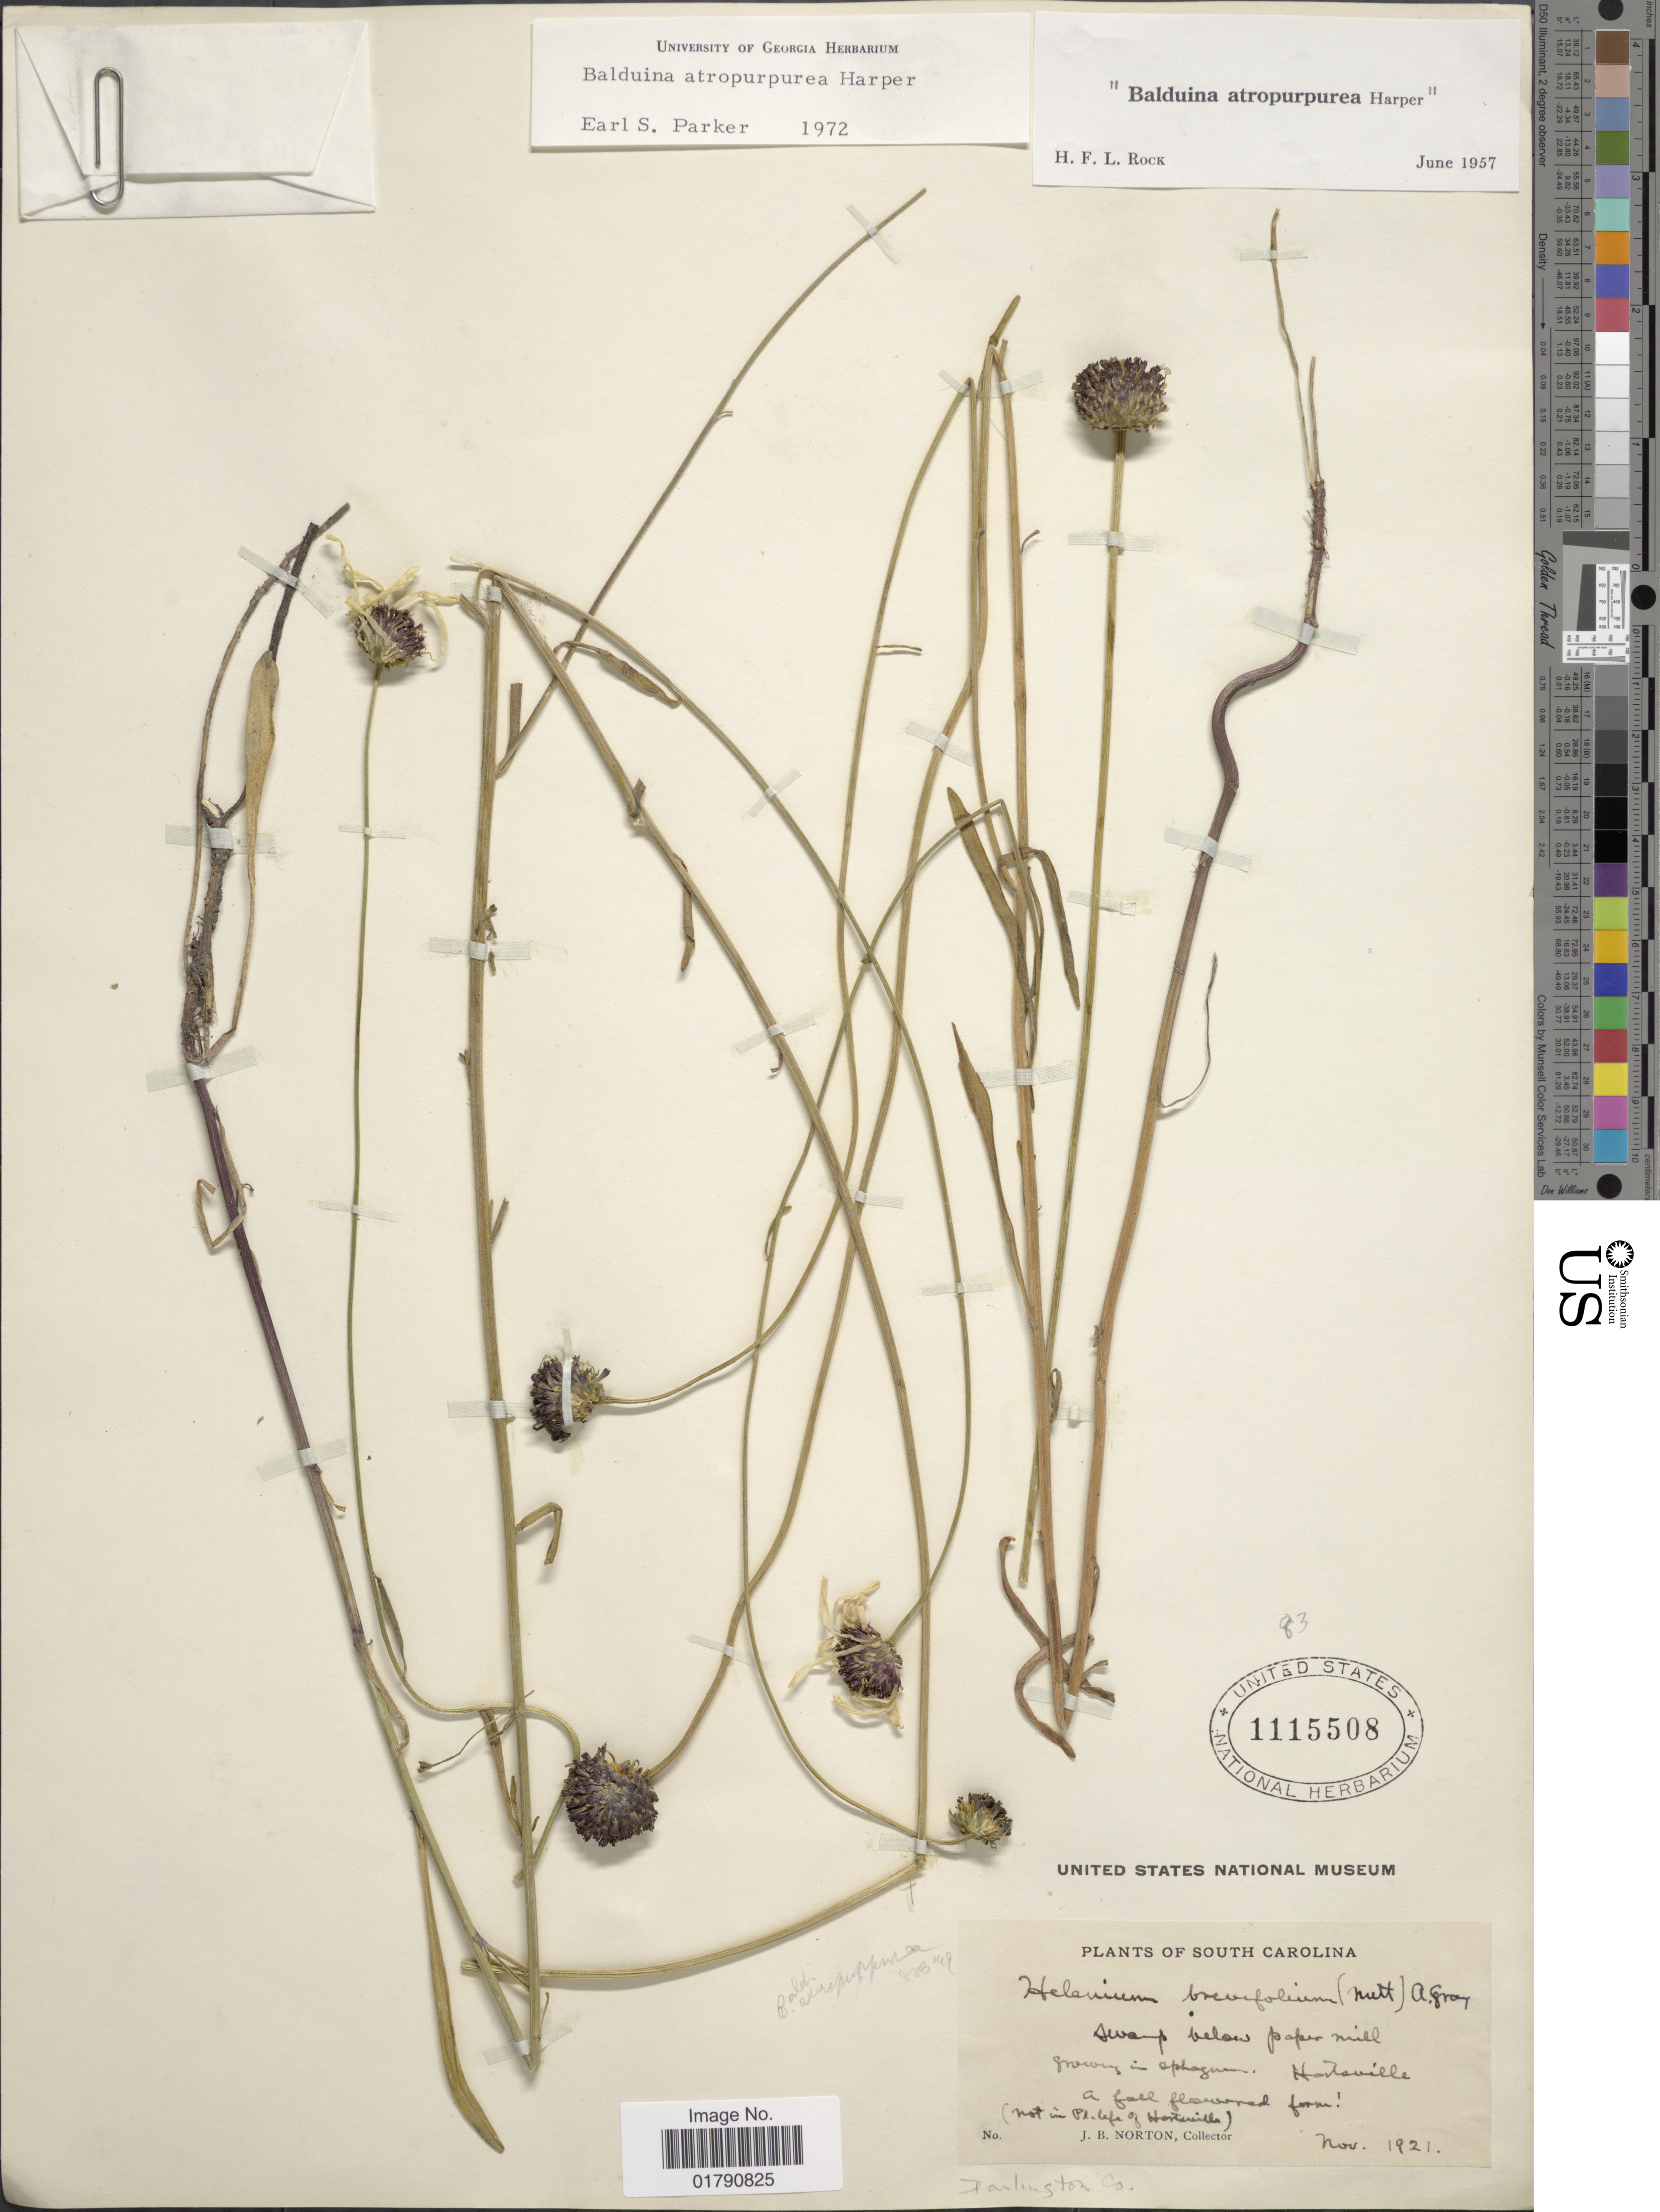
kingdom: Plantae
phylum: Tracheophyta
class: Magnoliopsida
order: Asterales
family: Asteraceae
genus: Balduina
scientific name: Balduina atropurpurea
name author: R.M. Harper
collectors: J. B. Norton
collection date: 1921-11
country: United States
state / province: South Carolina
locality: Hortsville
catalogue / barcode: US 1115508